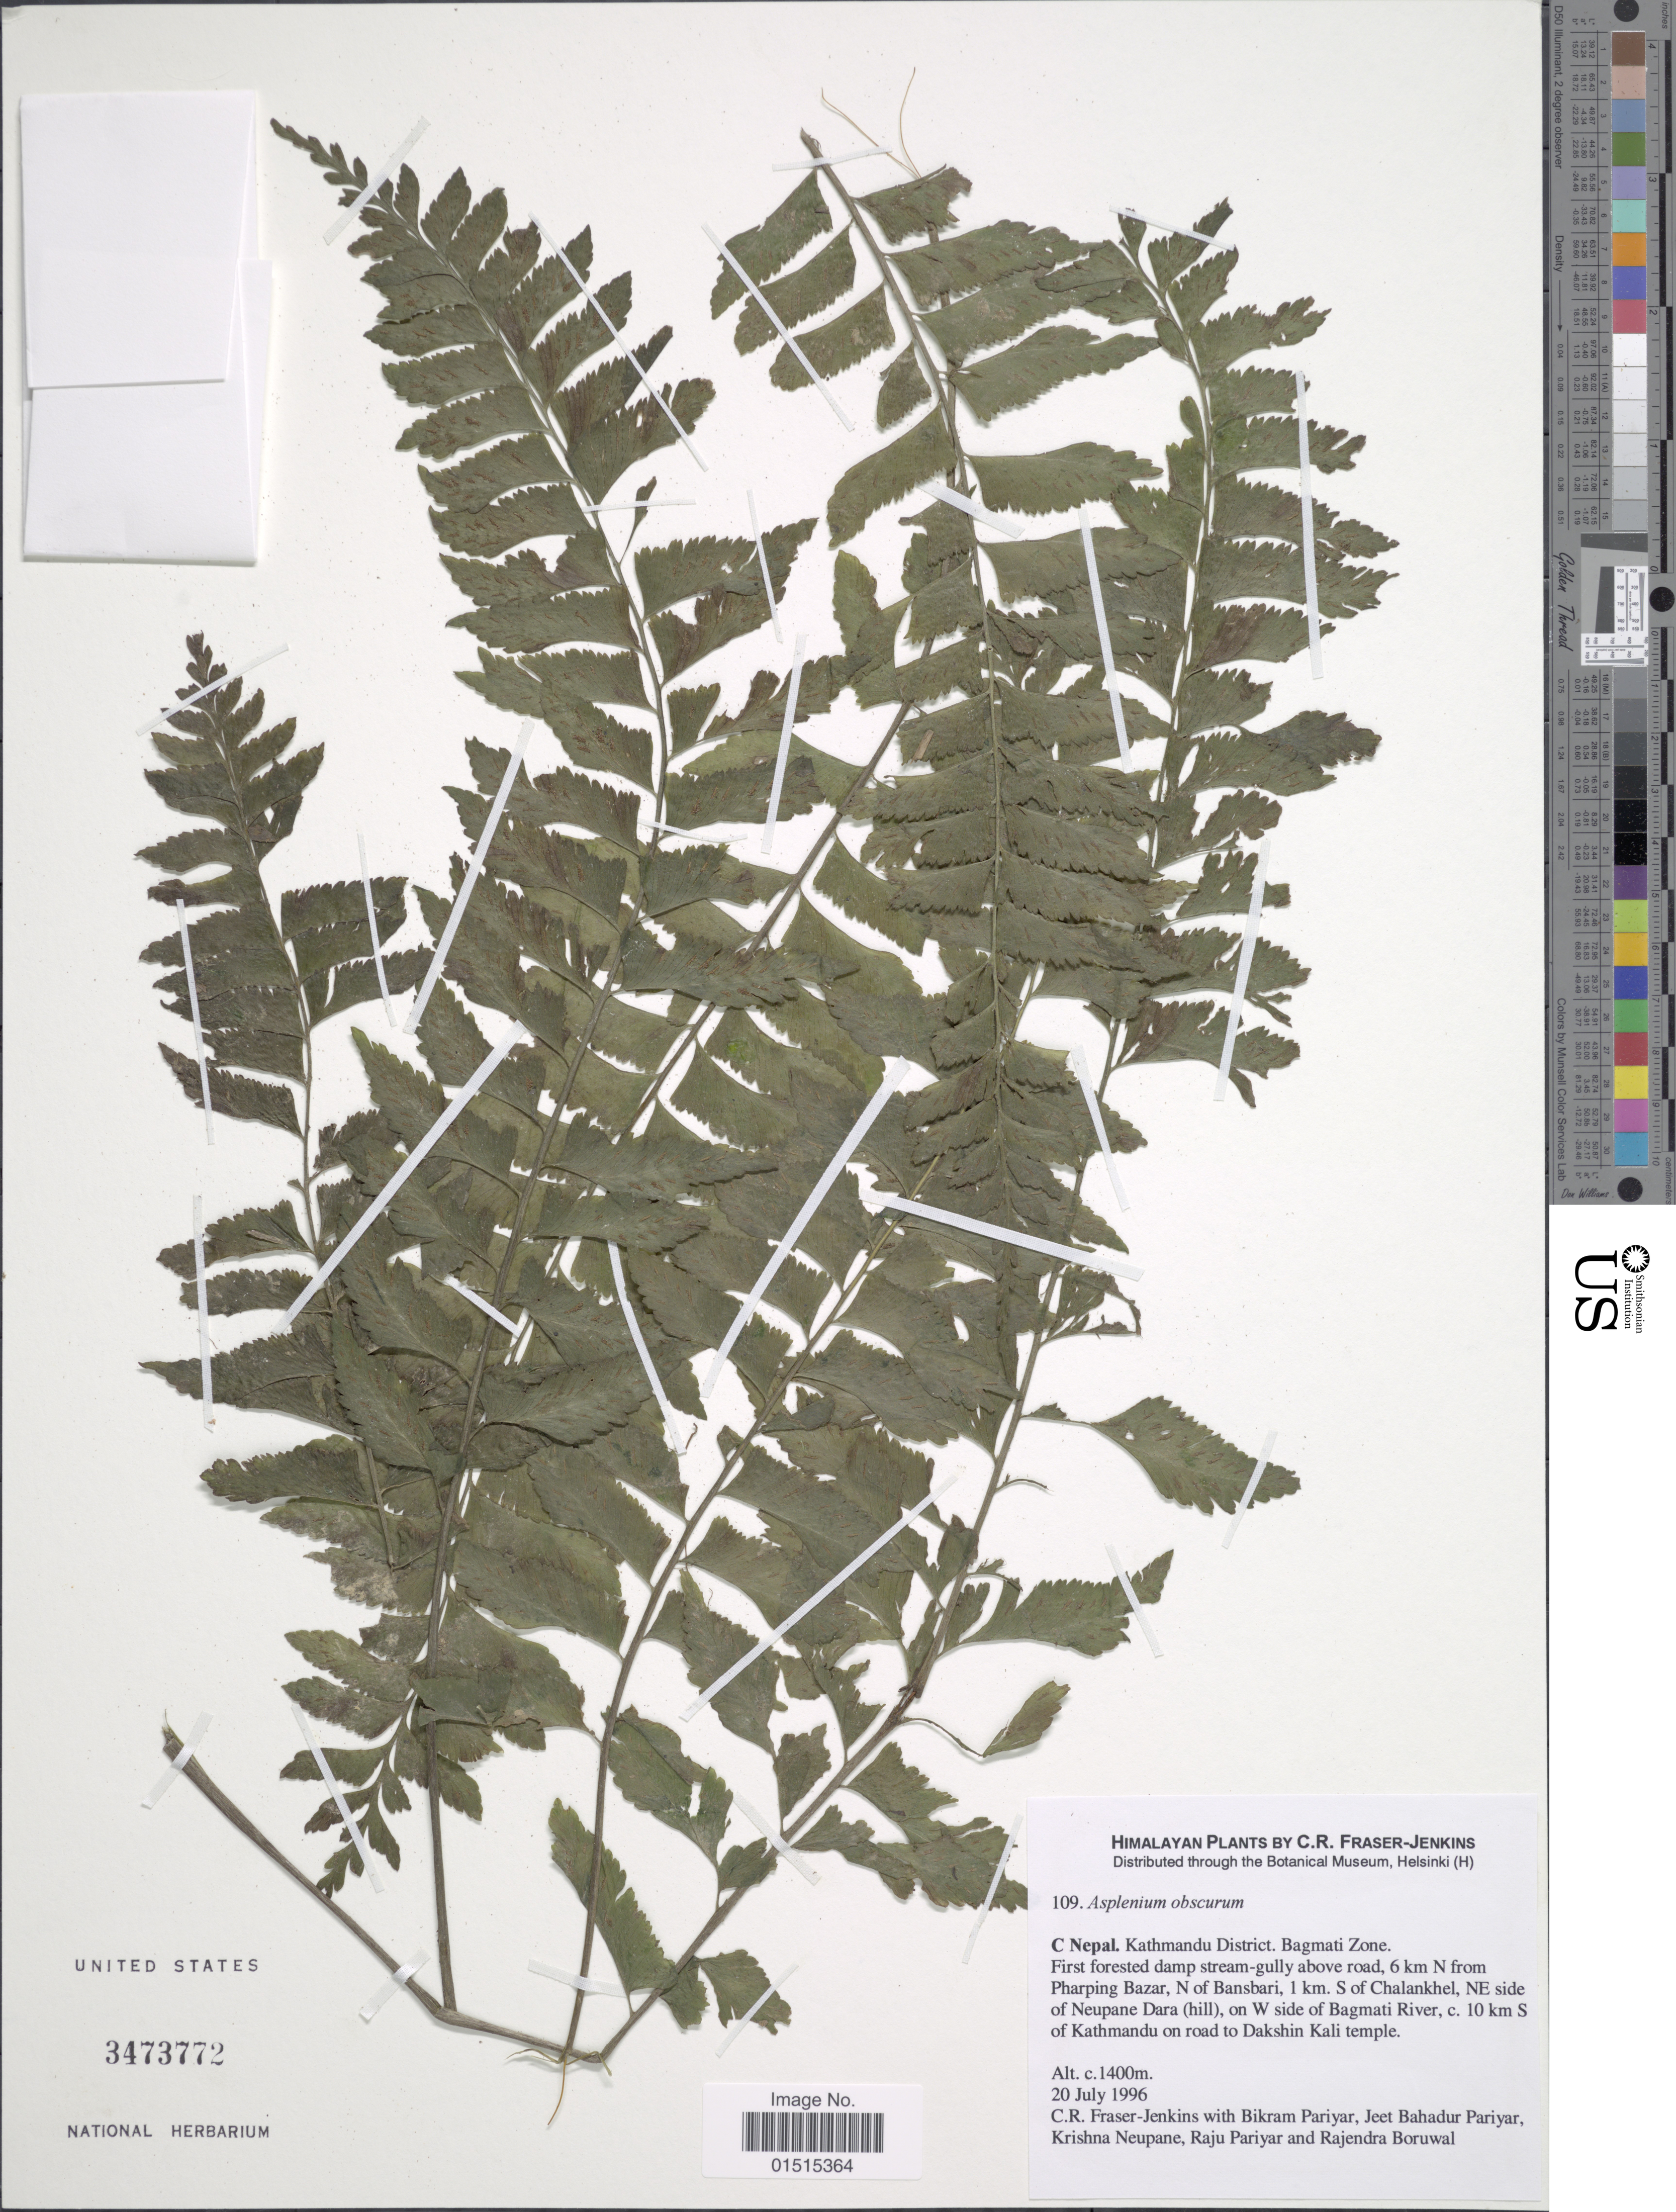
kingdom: Plantae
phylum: Tracheophyta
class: Polypodiopsida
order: Polypodiales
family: Aspleniaceae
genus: Asplenium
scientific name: Asplenium obscurum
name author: Blume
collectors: C. R. Fraser-Jenkins, B. Pariyar, J. Pariyar, K. Neupane & et al.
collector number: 109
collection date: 1996-07-20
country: Nepal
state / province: Bagmati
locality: Kathmandu District. Bagmati Zone. First Forested damp stream-gully above road 6 km N from Pjarping Bazar, N of Bansbari, 1 km. S of Chalankhel, NE side of Neupane Dara (hill), on W side of Bagmati River, c. 10 km S of Kathmandu on road to Dakshin Kali Temple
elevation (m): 1400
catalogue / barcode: US 3473772